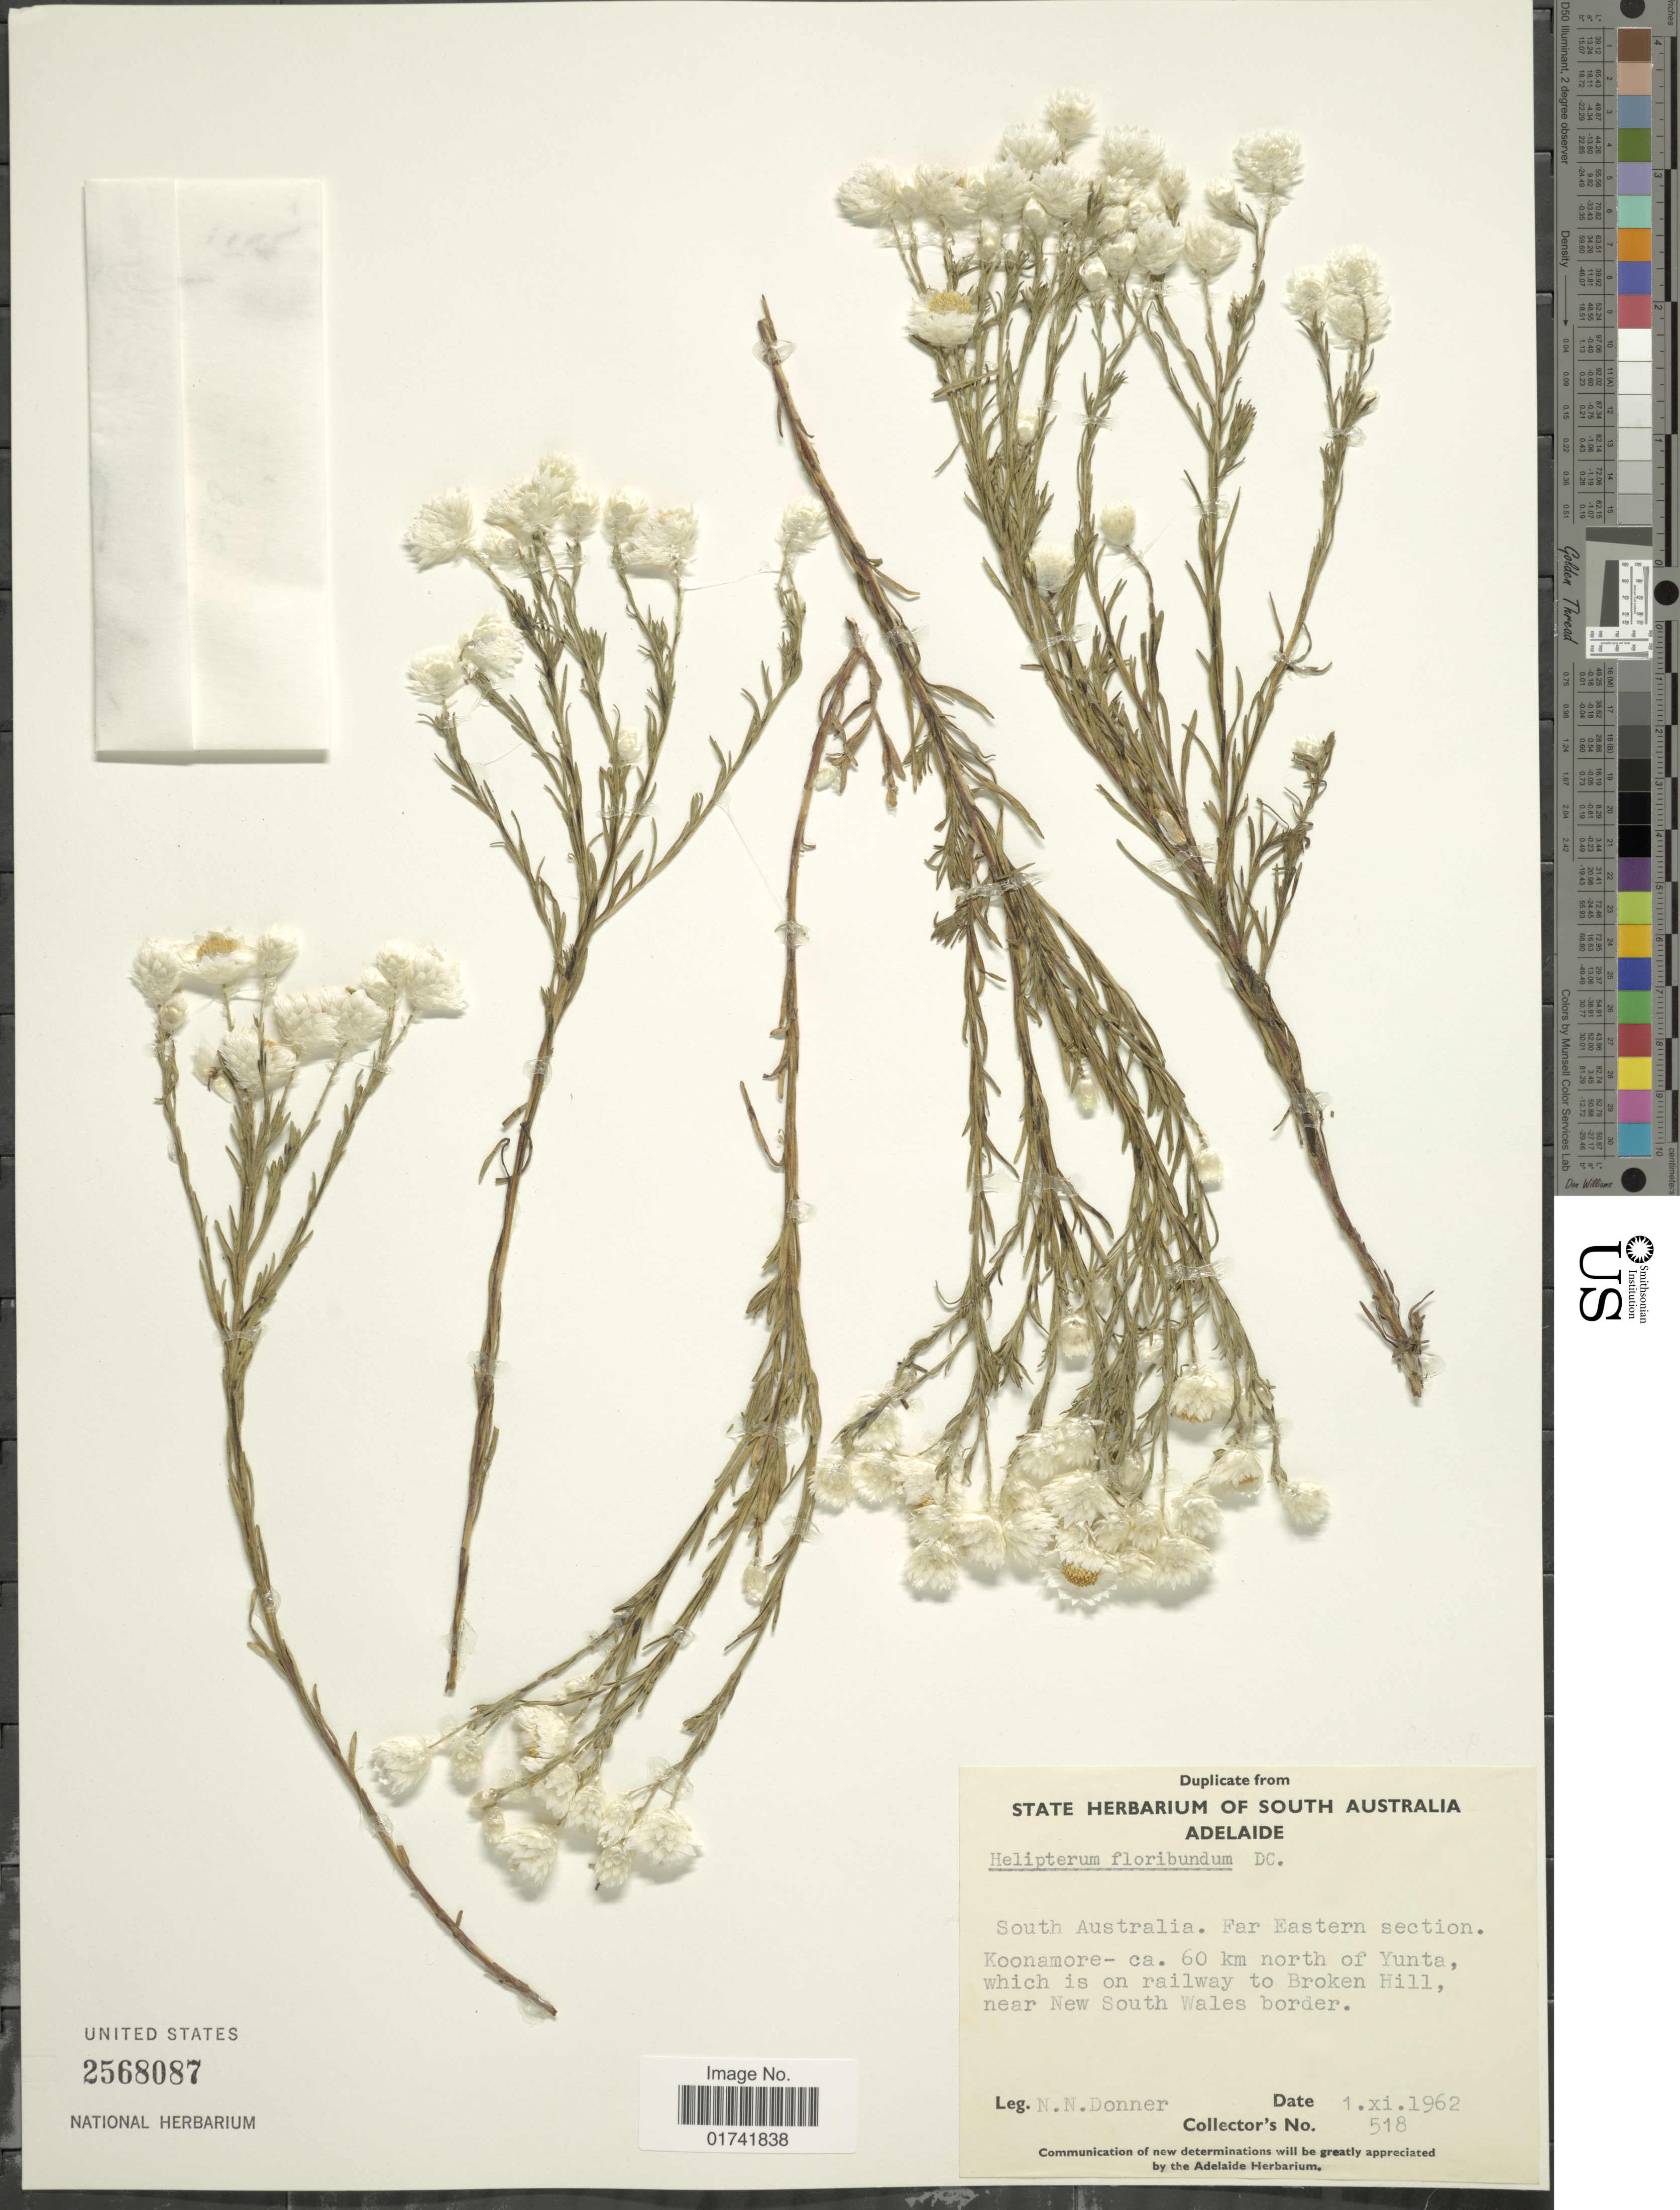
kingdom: Plantae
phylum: Tracheophyta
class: Magnoliopsida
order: Asterales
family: Asteraceae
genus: Rhodanthe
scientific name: Rhodanthe floribunda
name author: (A. Cunn. ex DC.) Paul G. Wilson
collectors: N. Donner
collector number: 518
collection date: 1962-11-01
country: Australia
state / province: South Australia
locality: Far Eastern section, Koonamore-ca. 60 km north of Yunta, which is on railway to Broken Hill, near New South Wales border.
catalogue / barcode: US 2568087